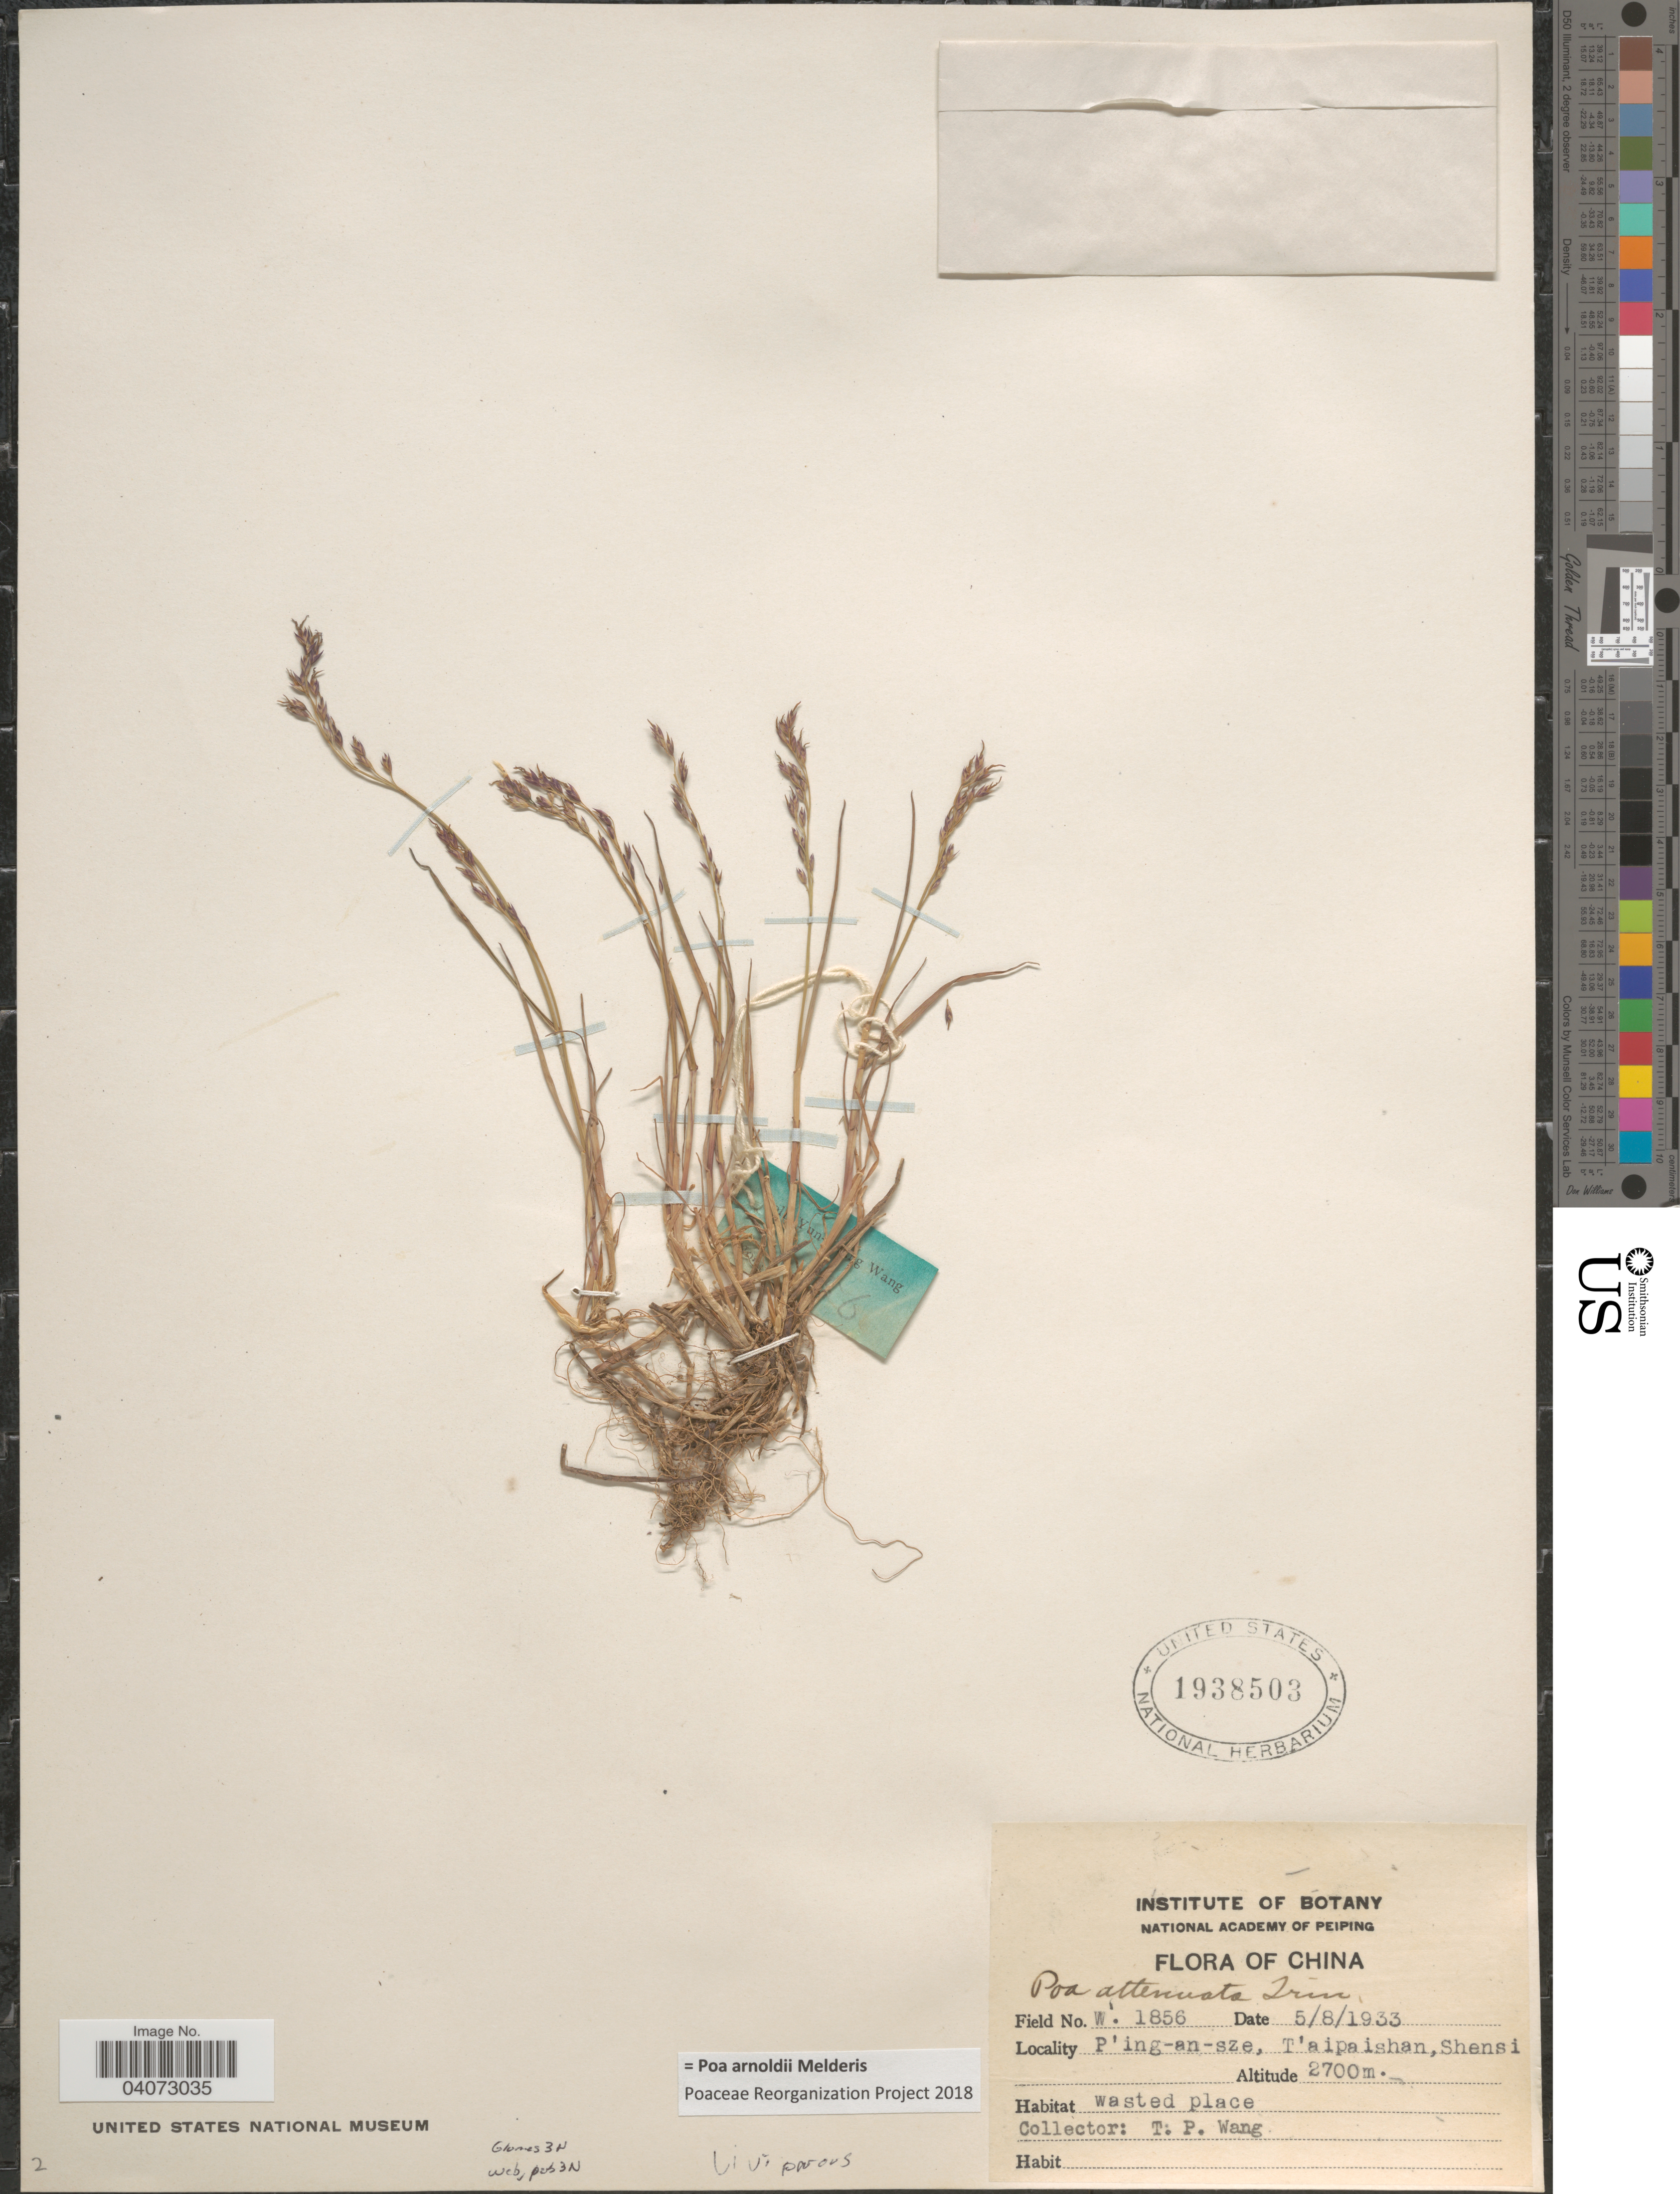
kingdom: Plantae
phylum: Tracheophyta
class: Liliopsida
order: Poales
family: Poaceae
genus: Poa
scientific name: Poa arnoldii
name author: Melderis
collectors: T. Wang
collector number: W.1856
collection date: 1933-08-05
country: China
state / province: Shaanxi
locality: P'ing-an-sze, T'aipaishan. Wasted place. Shensi.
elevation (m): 2700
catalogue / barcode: US 1938503